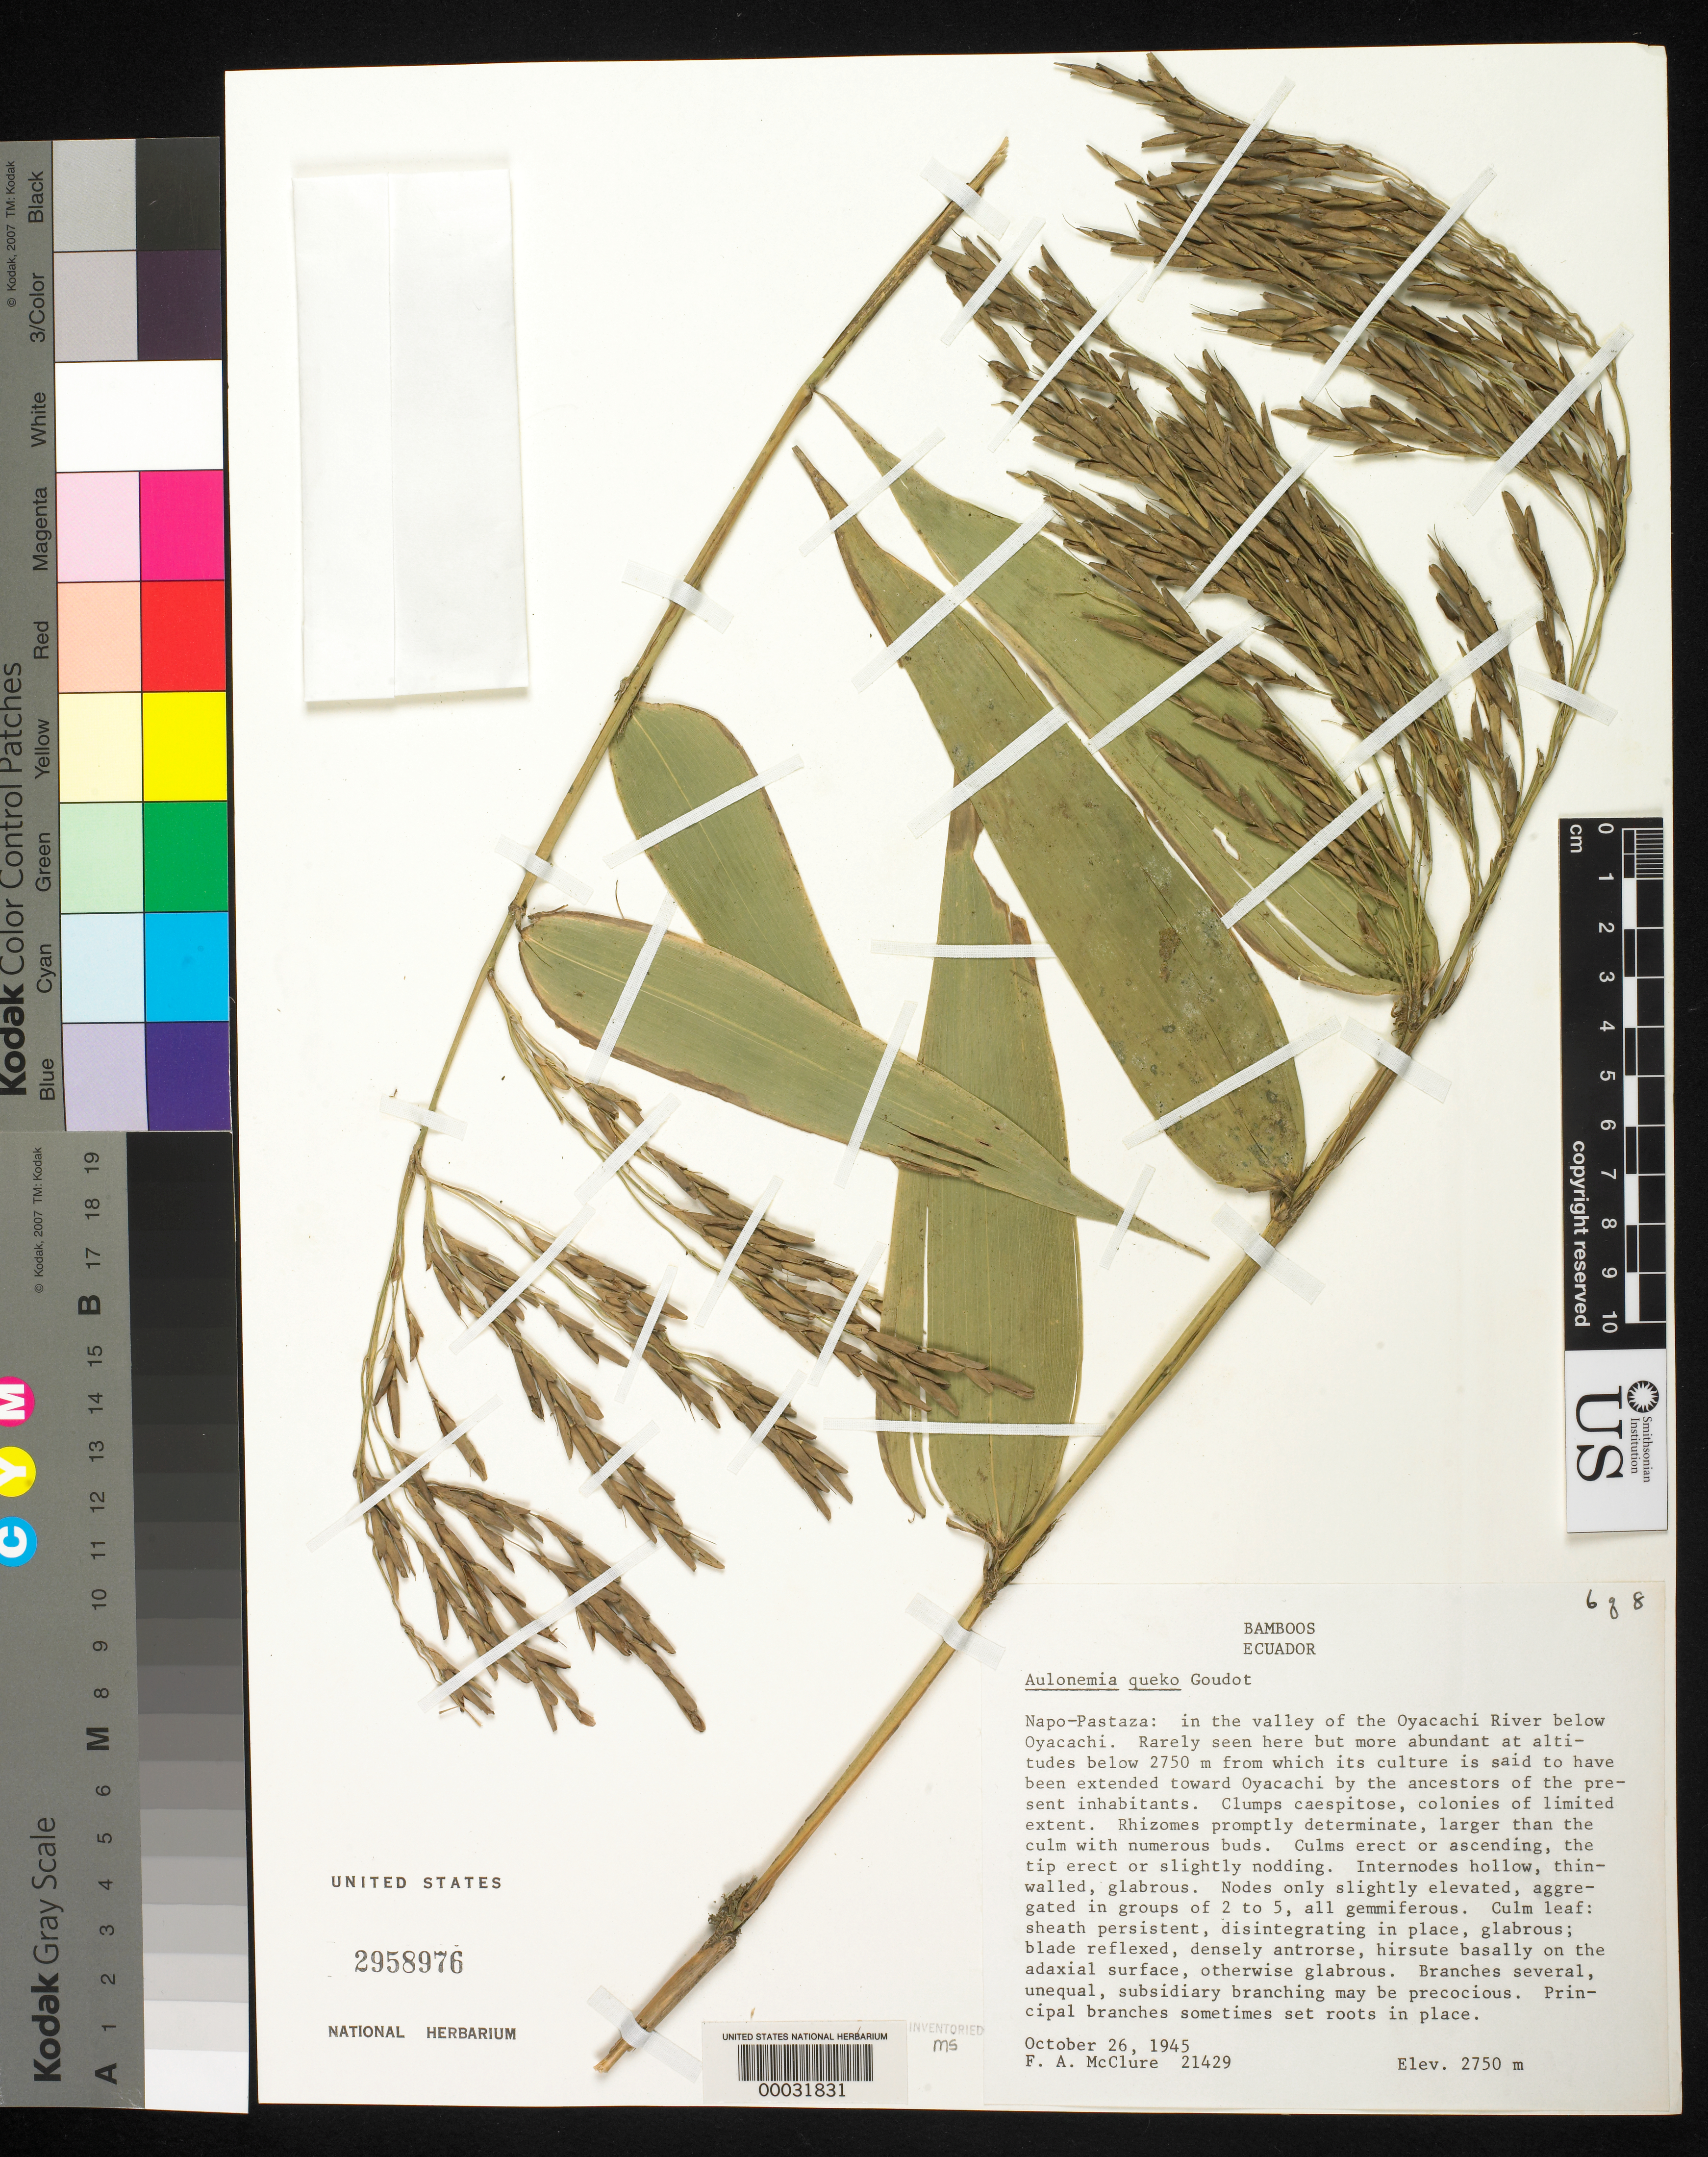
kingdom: Plantae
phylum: Tracheophyta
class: Liliopsida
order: Poales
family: Poaceae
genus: Aulonemia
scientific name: Aulonemia queko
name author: Goudot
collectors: F. A. McClure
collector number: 21429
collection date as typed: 26 Oct 1945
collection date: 1945-10-26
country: Ecuador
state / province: Napo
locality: Below oyacachi, Prov. of Napo-pastaza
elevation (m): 2750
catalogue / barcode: US 2958976